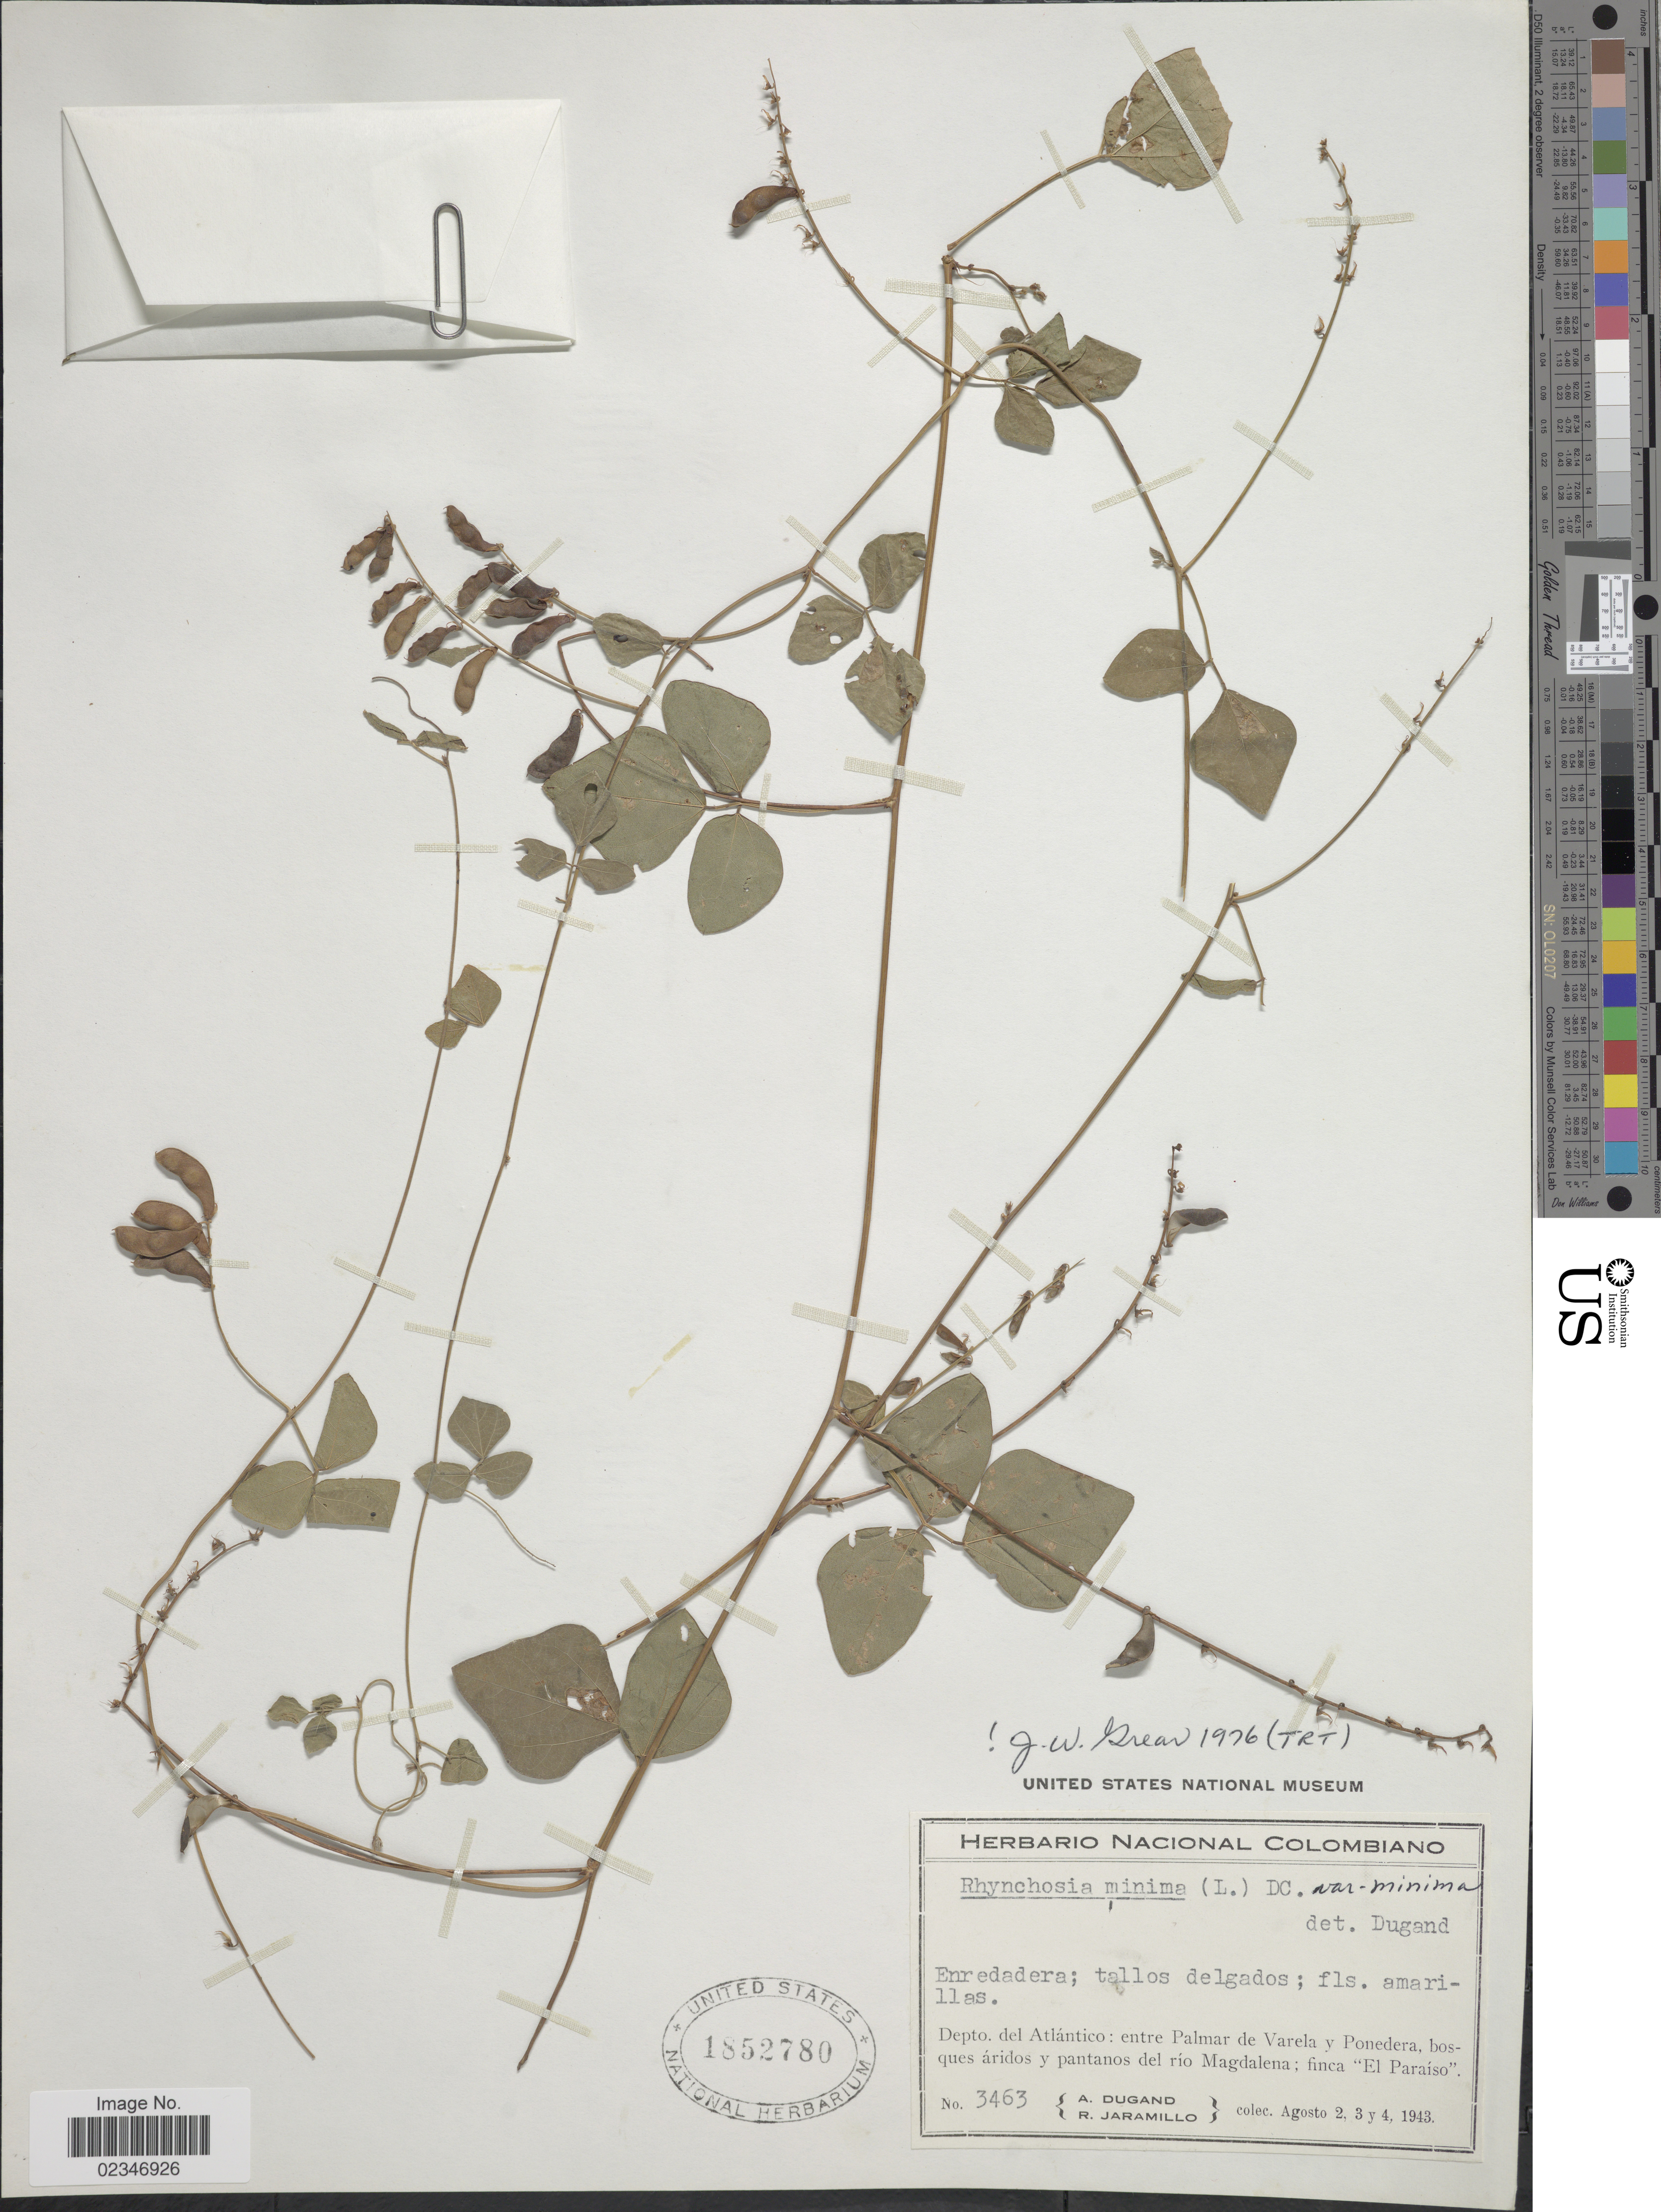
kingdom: Plantae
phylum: Tracheophyta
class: Magnoliopsida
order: Fabales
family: Fabaceae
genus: Rhynchosia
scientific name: Rhynchosia minima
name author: (L.) DC.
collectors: A. Dugand & R. Jaramillo M.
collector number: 3463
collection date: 1943-08-02/1943-08-04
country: Colombia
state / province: Atlántico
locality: Entre Palmar de Varela y Ponedera, bosques aridos y pantanos del Rio Magdalena, finca El Paraiso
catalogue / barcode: US 1852780